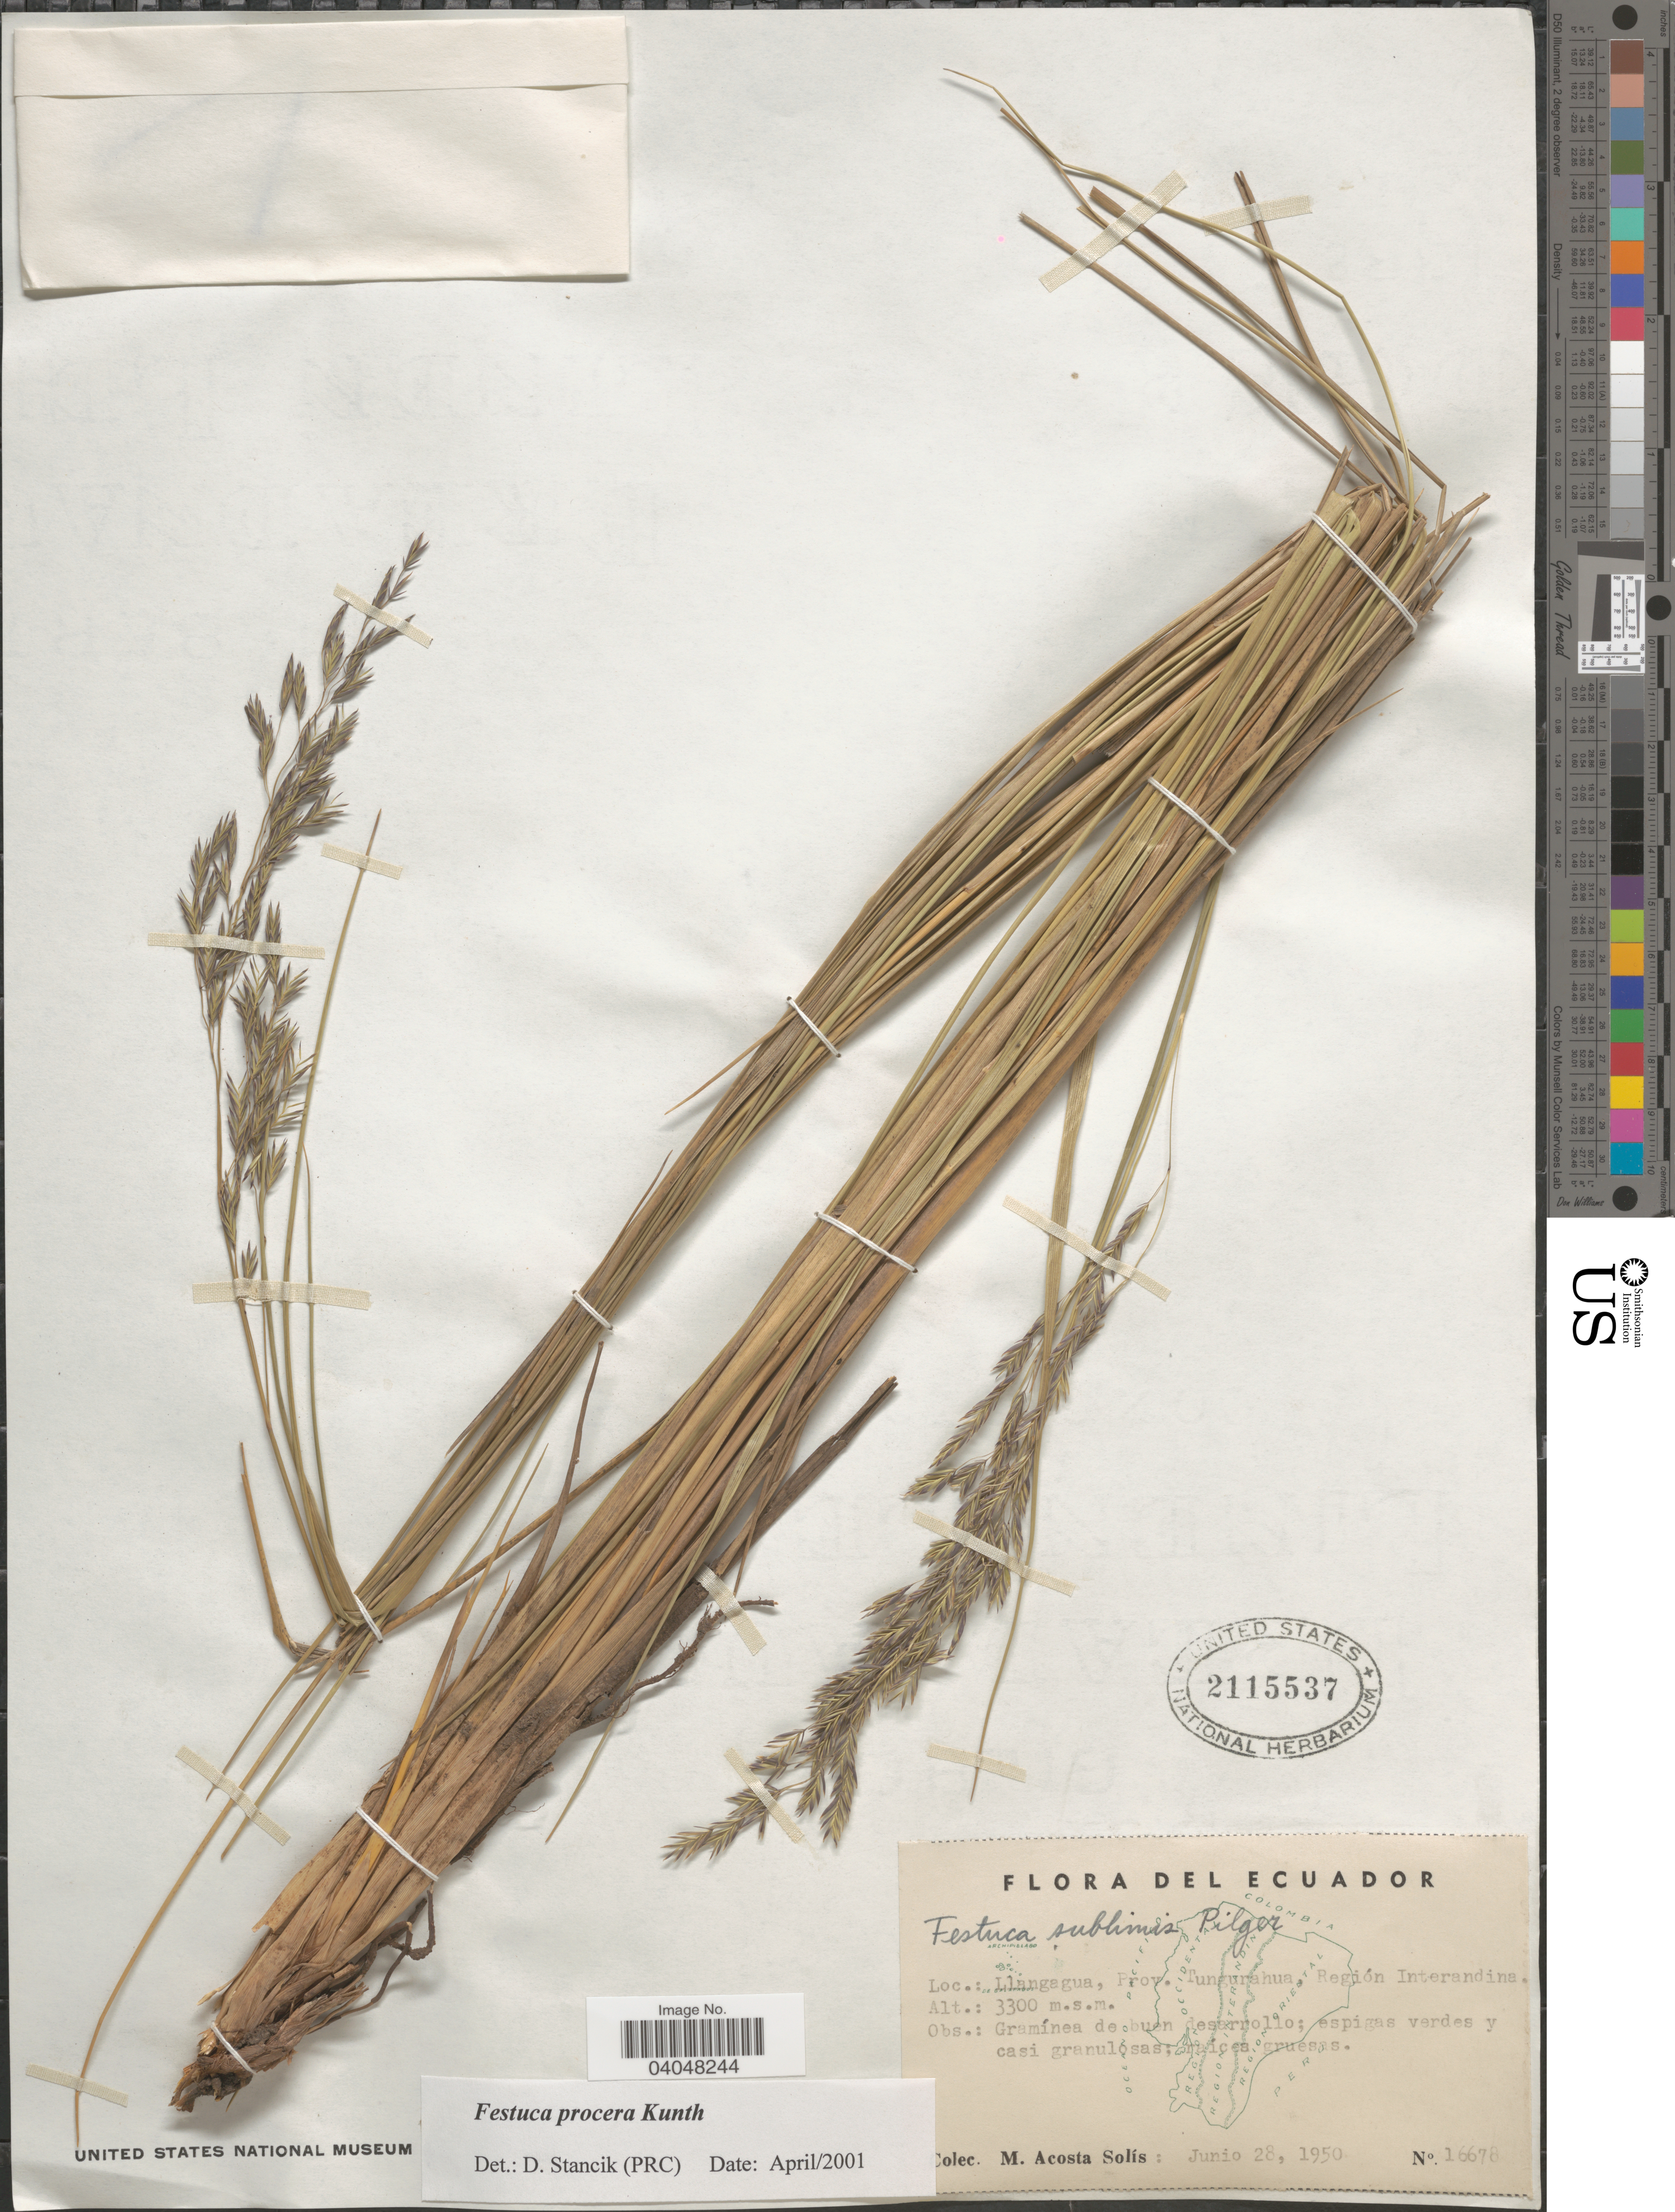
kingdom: Plantae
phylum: Tracheophyta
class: Liliopsida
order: Poales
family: Poaceae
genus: Festuca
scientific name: Festuca procera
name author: Kunth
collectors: M. Acosta Solis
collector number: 16678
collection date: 1950-06-28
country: Ecuador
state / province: Tungurahua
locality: Llangagua, Región Interandina.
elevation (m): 3300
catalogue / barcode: US 2115537